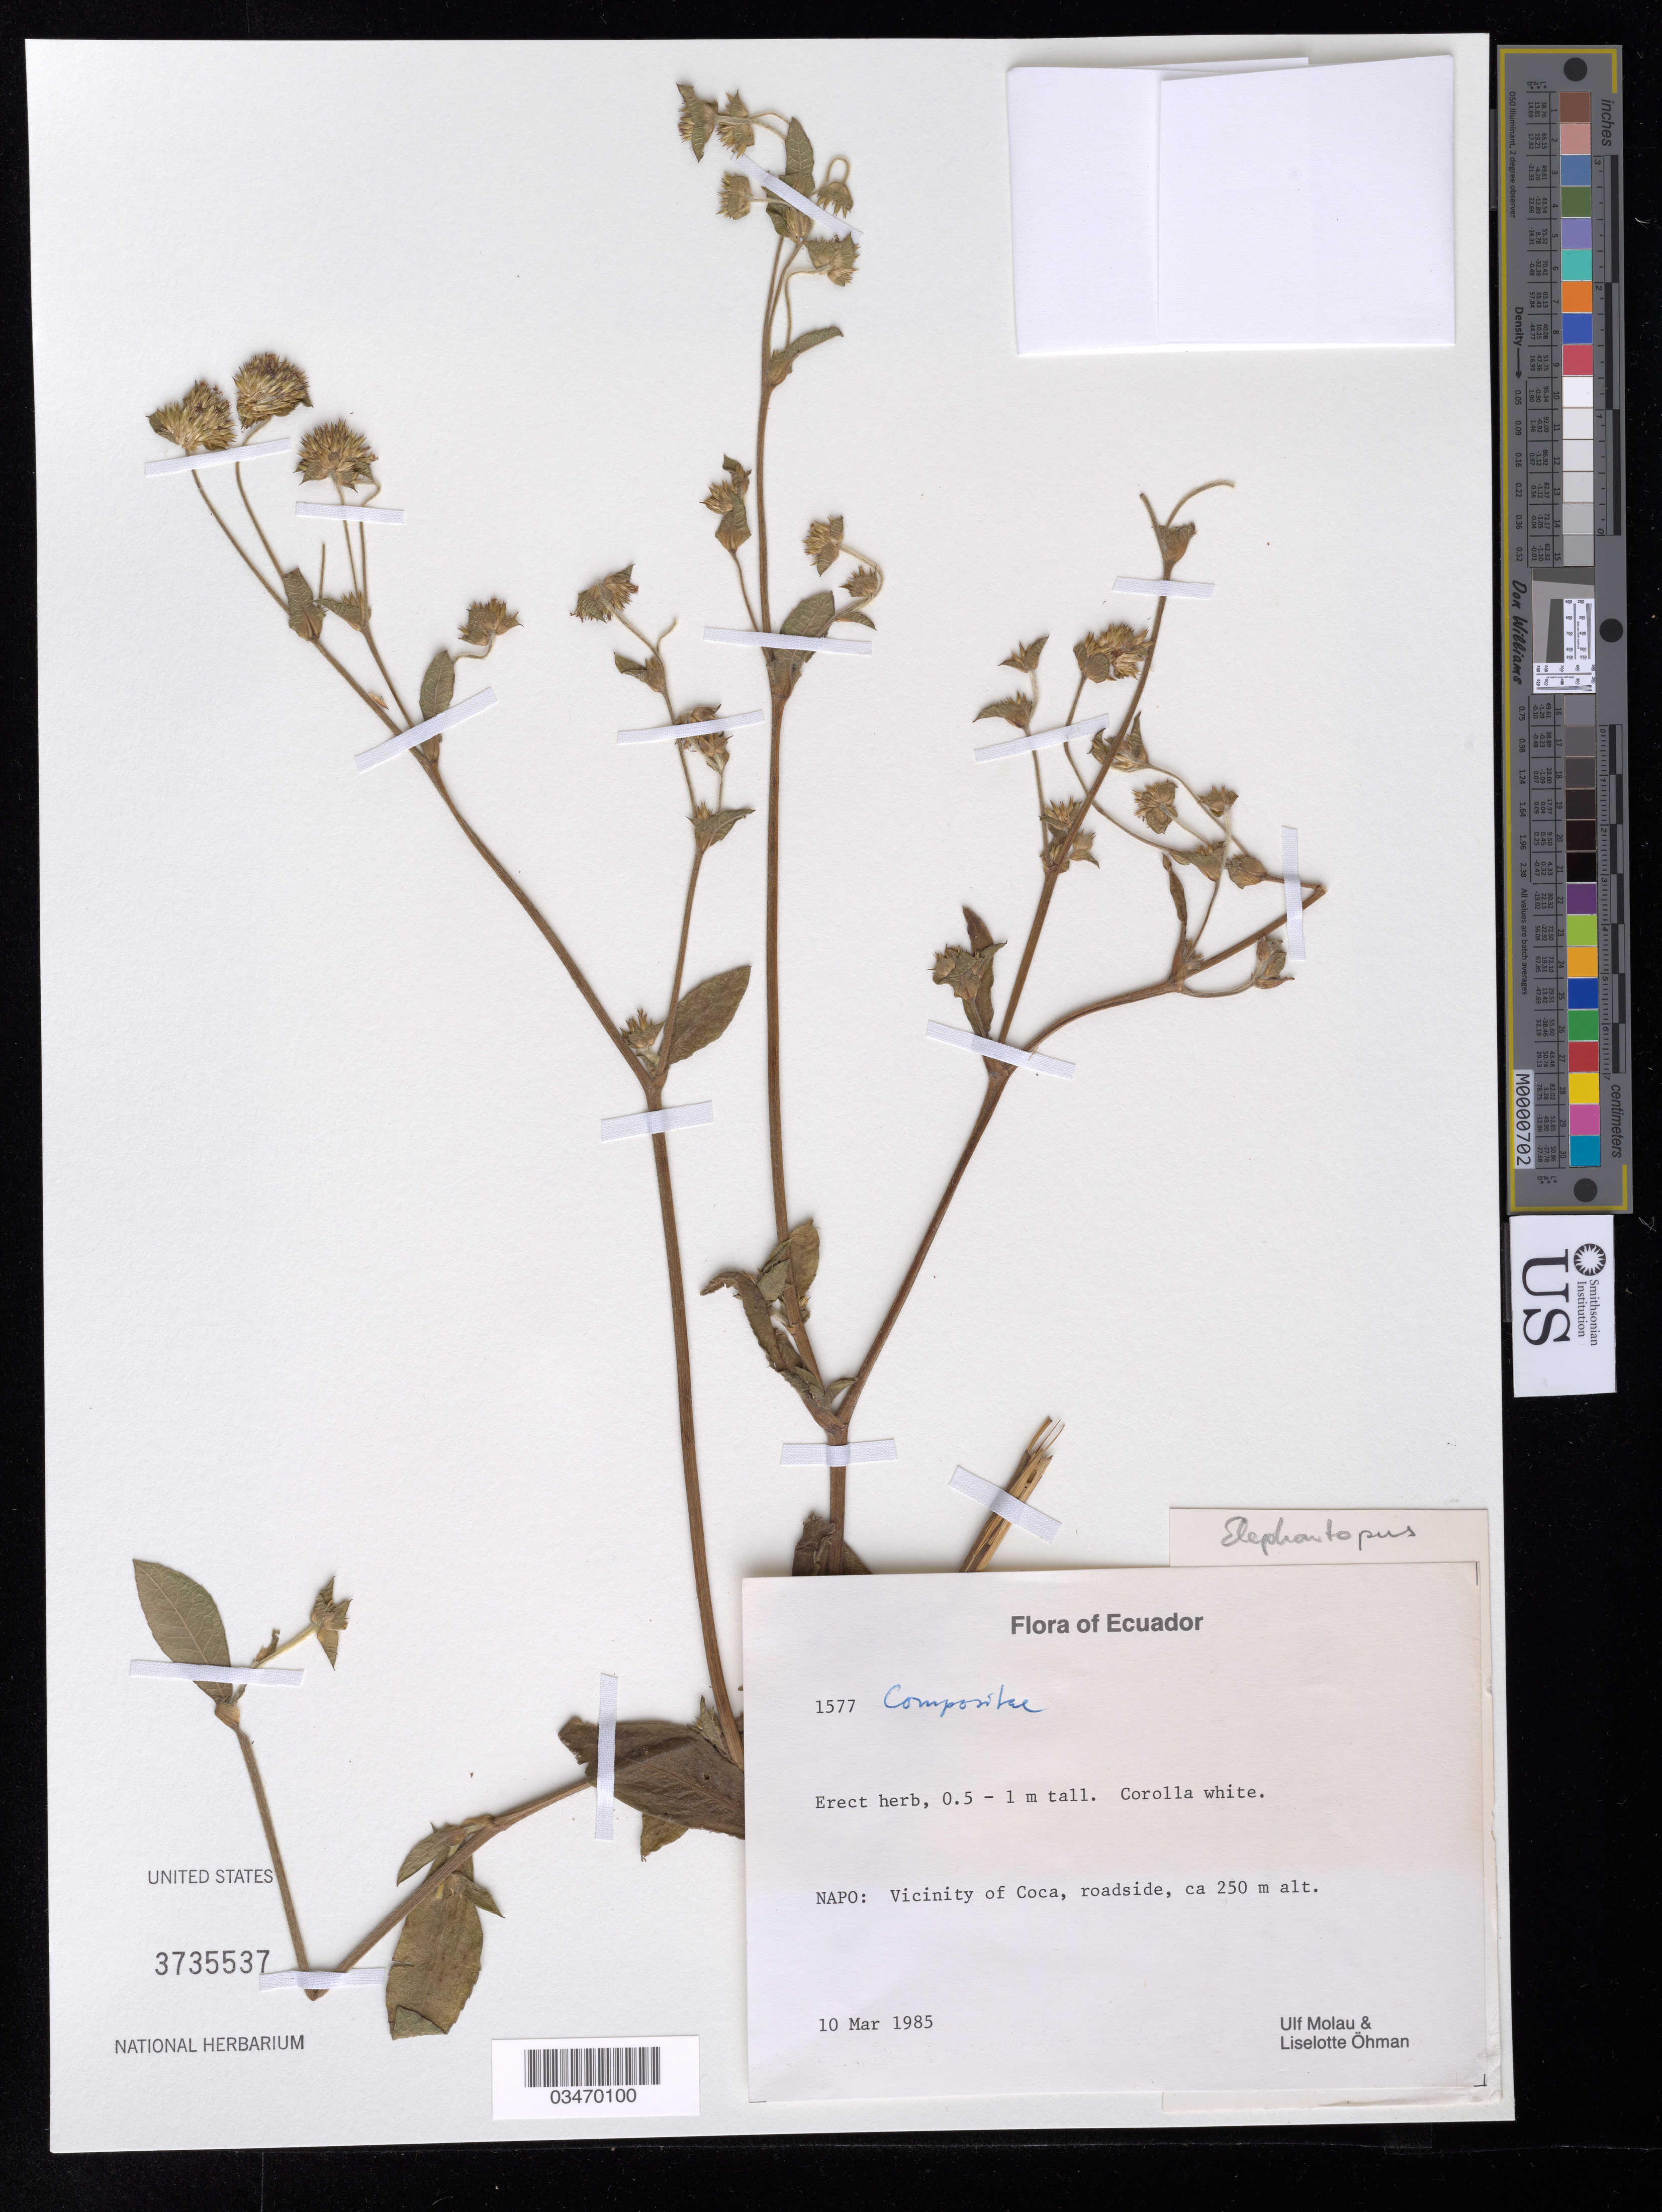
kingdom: Plantae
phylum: Tracheophyta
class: Magnoliopsida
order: Asterales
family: Asteraceae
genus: Elephantopus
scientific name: Elephantopus sp.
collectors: U. Molau & L. Ӧhman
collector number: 1577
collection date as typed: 10 Mar 1985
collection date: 1985-03-10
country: Ecuador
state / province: Napo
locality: Vicinity of Coca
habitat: Roadside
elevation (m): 250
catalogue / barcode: US 3735537